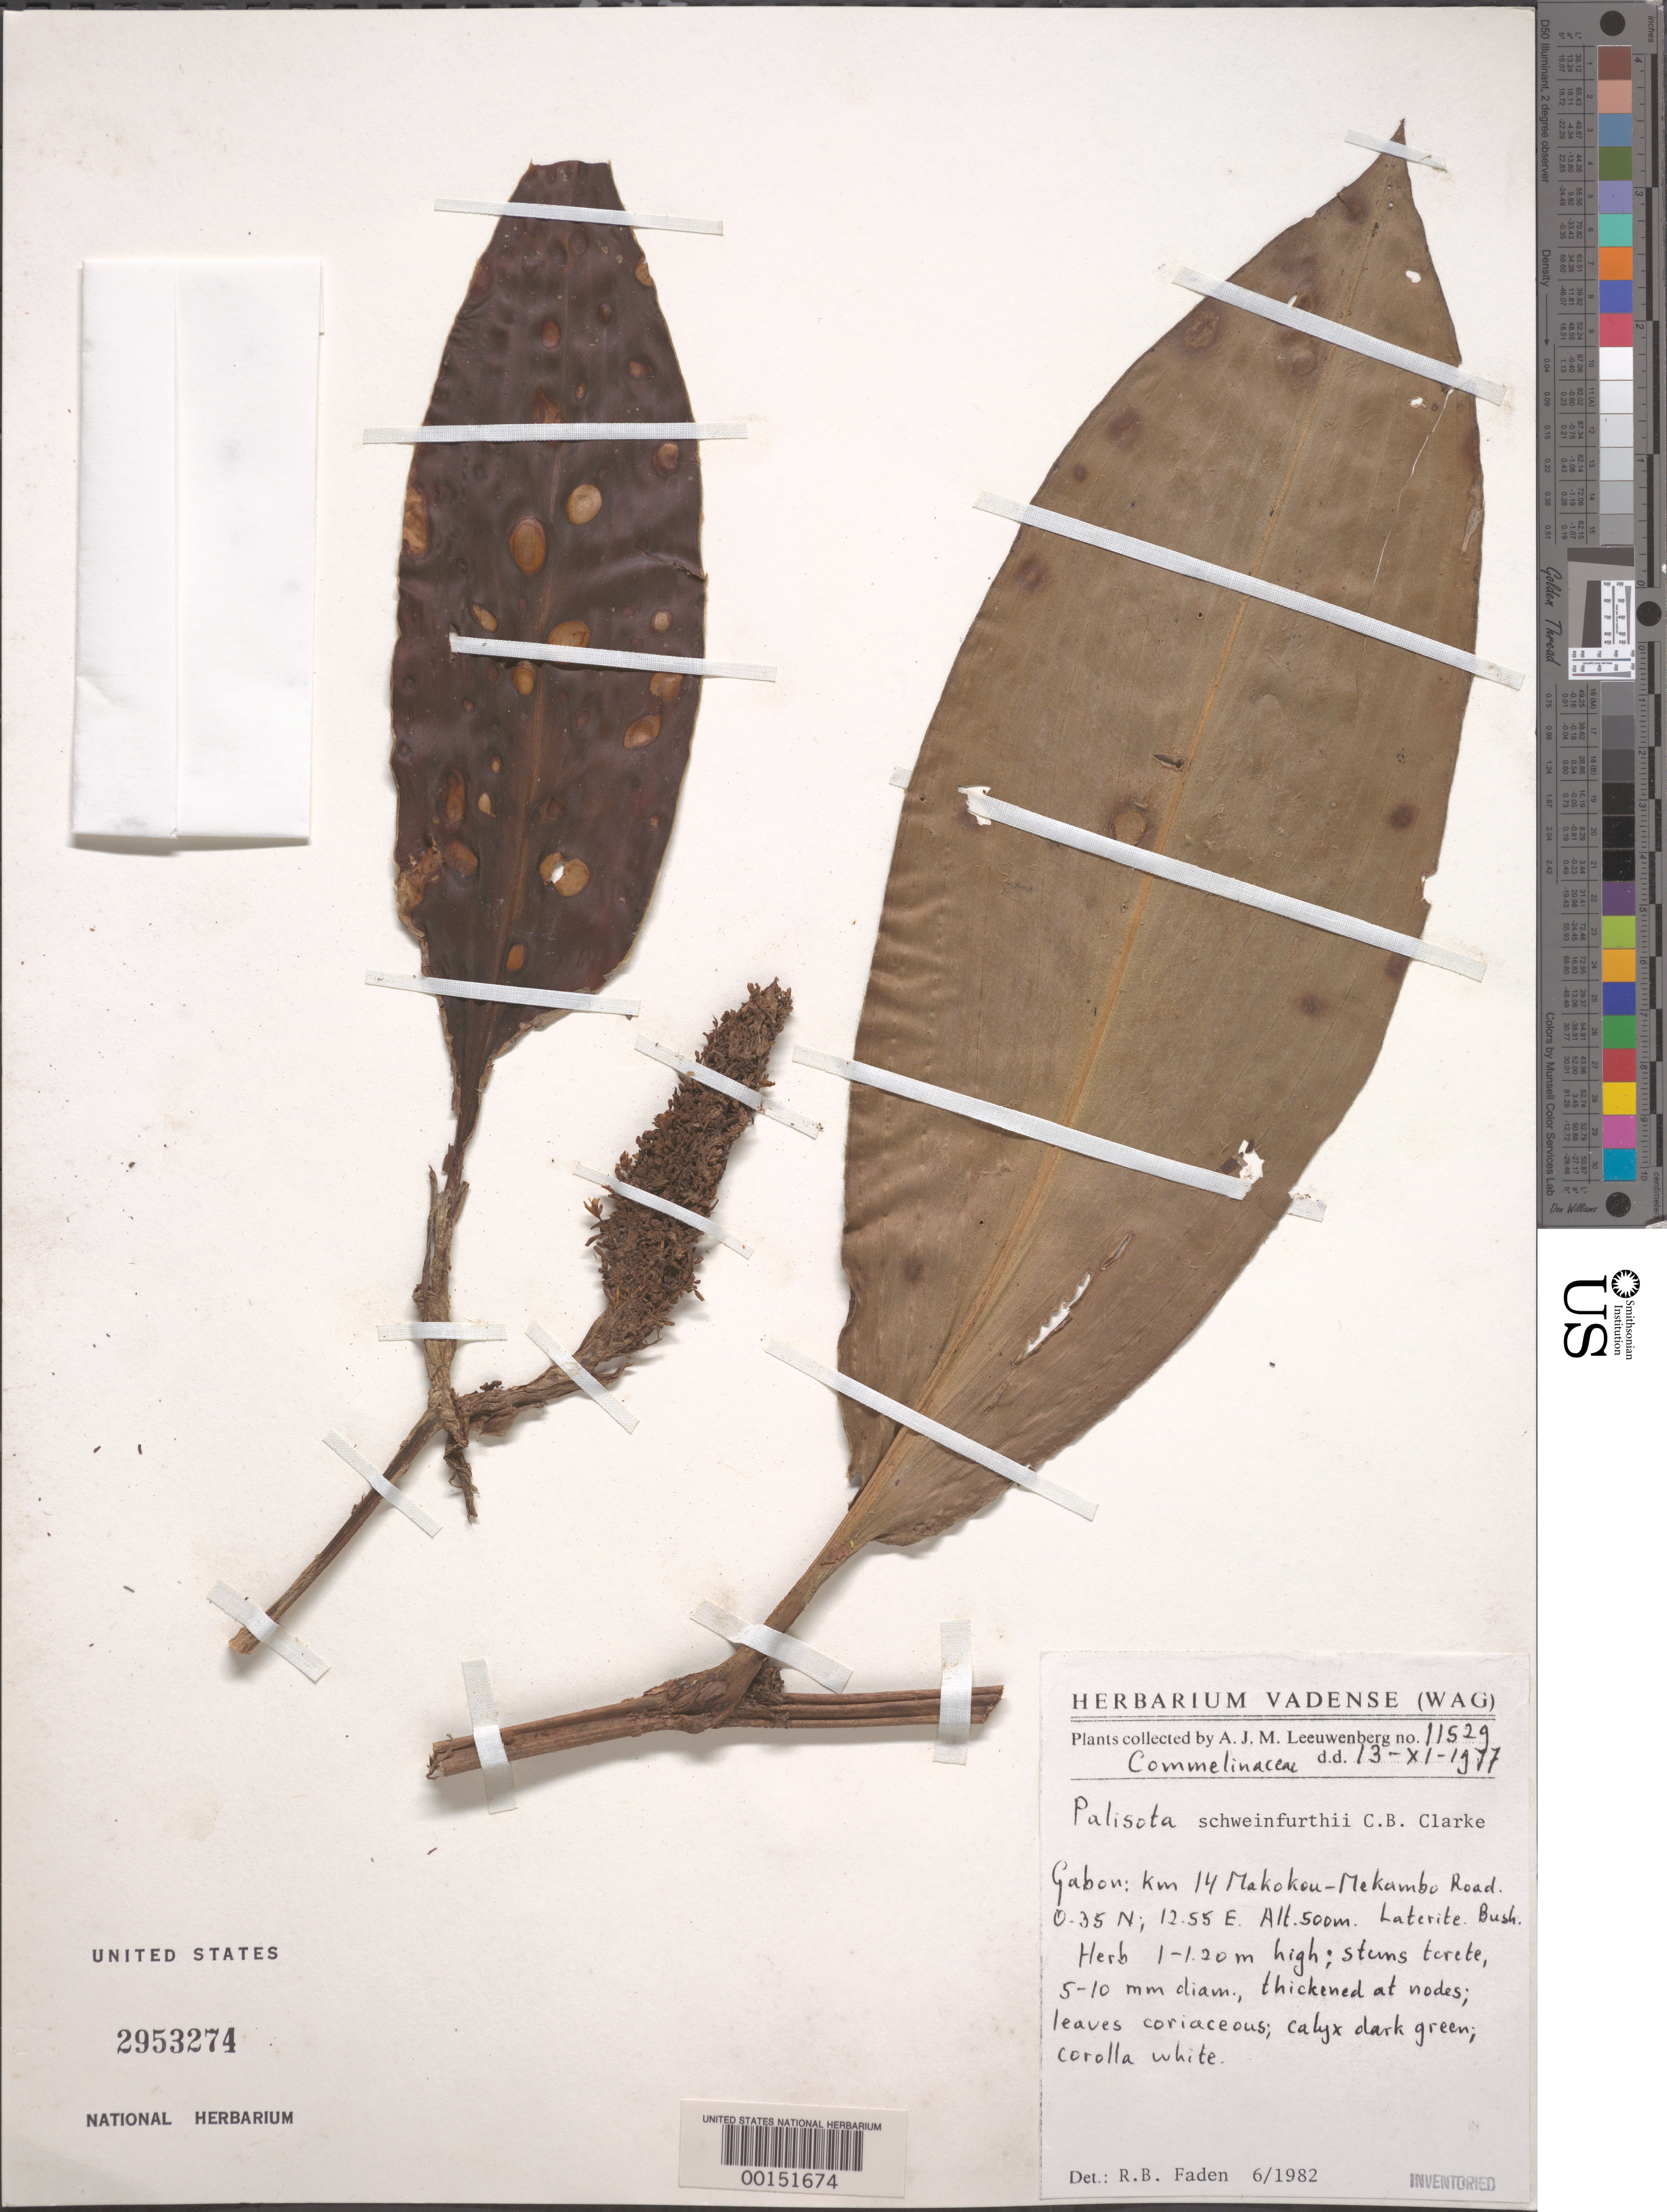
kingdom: Plantae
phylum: Tracheophyta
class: Liliopsida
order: Commelinales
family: Commelinaceae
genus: Palisota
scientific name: Palisota schweinfurthii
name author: C.B. Clarke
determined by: Faden, Robert B., (US), Smithsonian Institution - National Museum of Natural History (UNITED STATES)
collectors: A. J. M. Leeuwenberg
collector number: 11529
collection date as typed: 13 Nov 1977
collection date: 1977-11-13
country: Gabon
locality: Km 14 Makokou-Mekambo Road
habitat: Laterite, bush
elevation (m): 500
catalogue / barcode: US 2953274